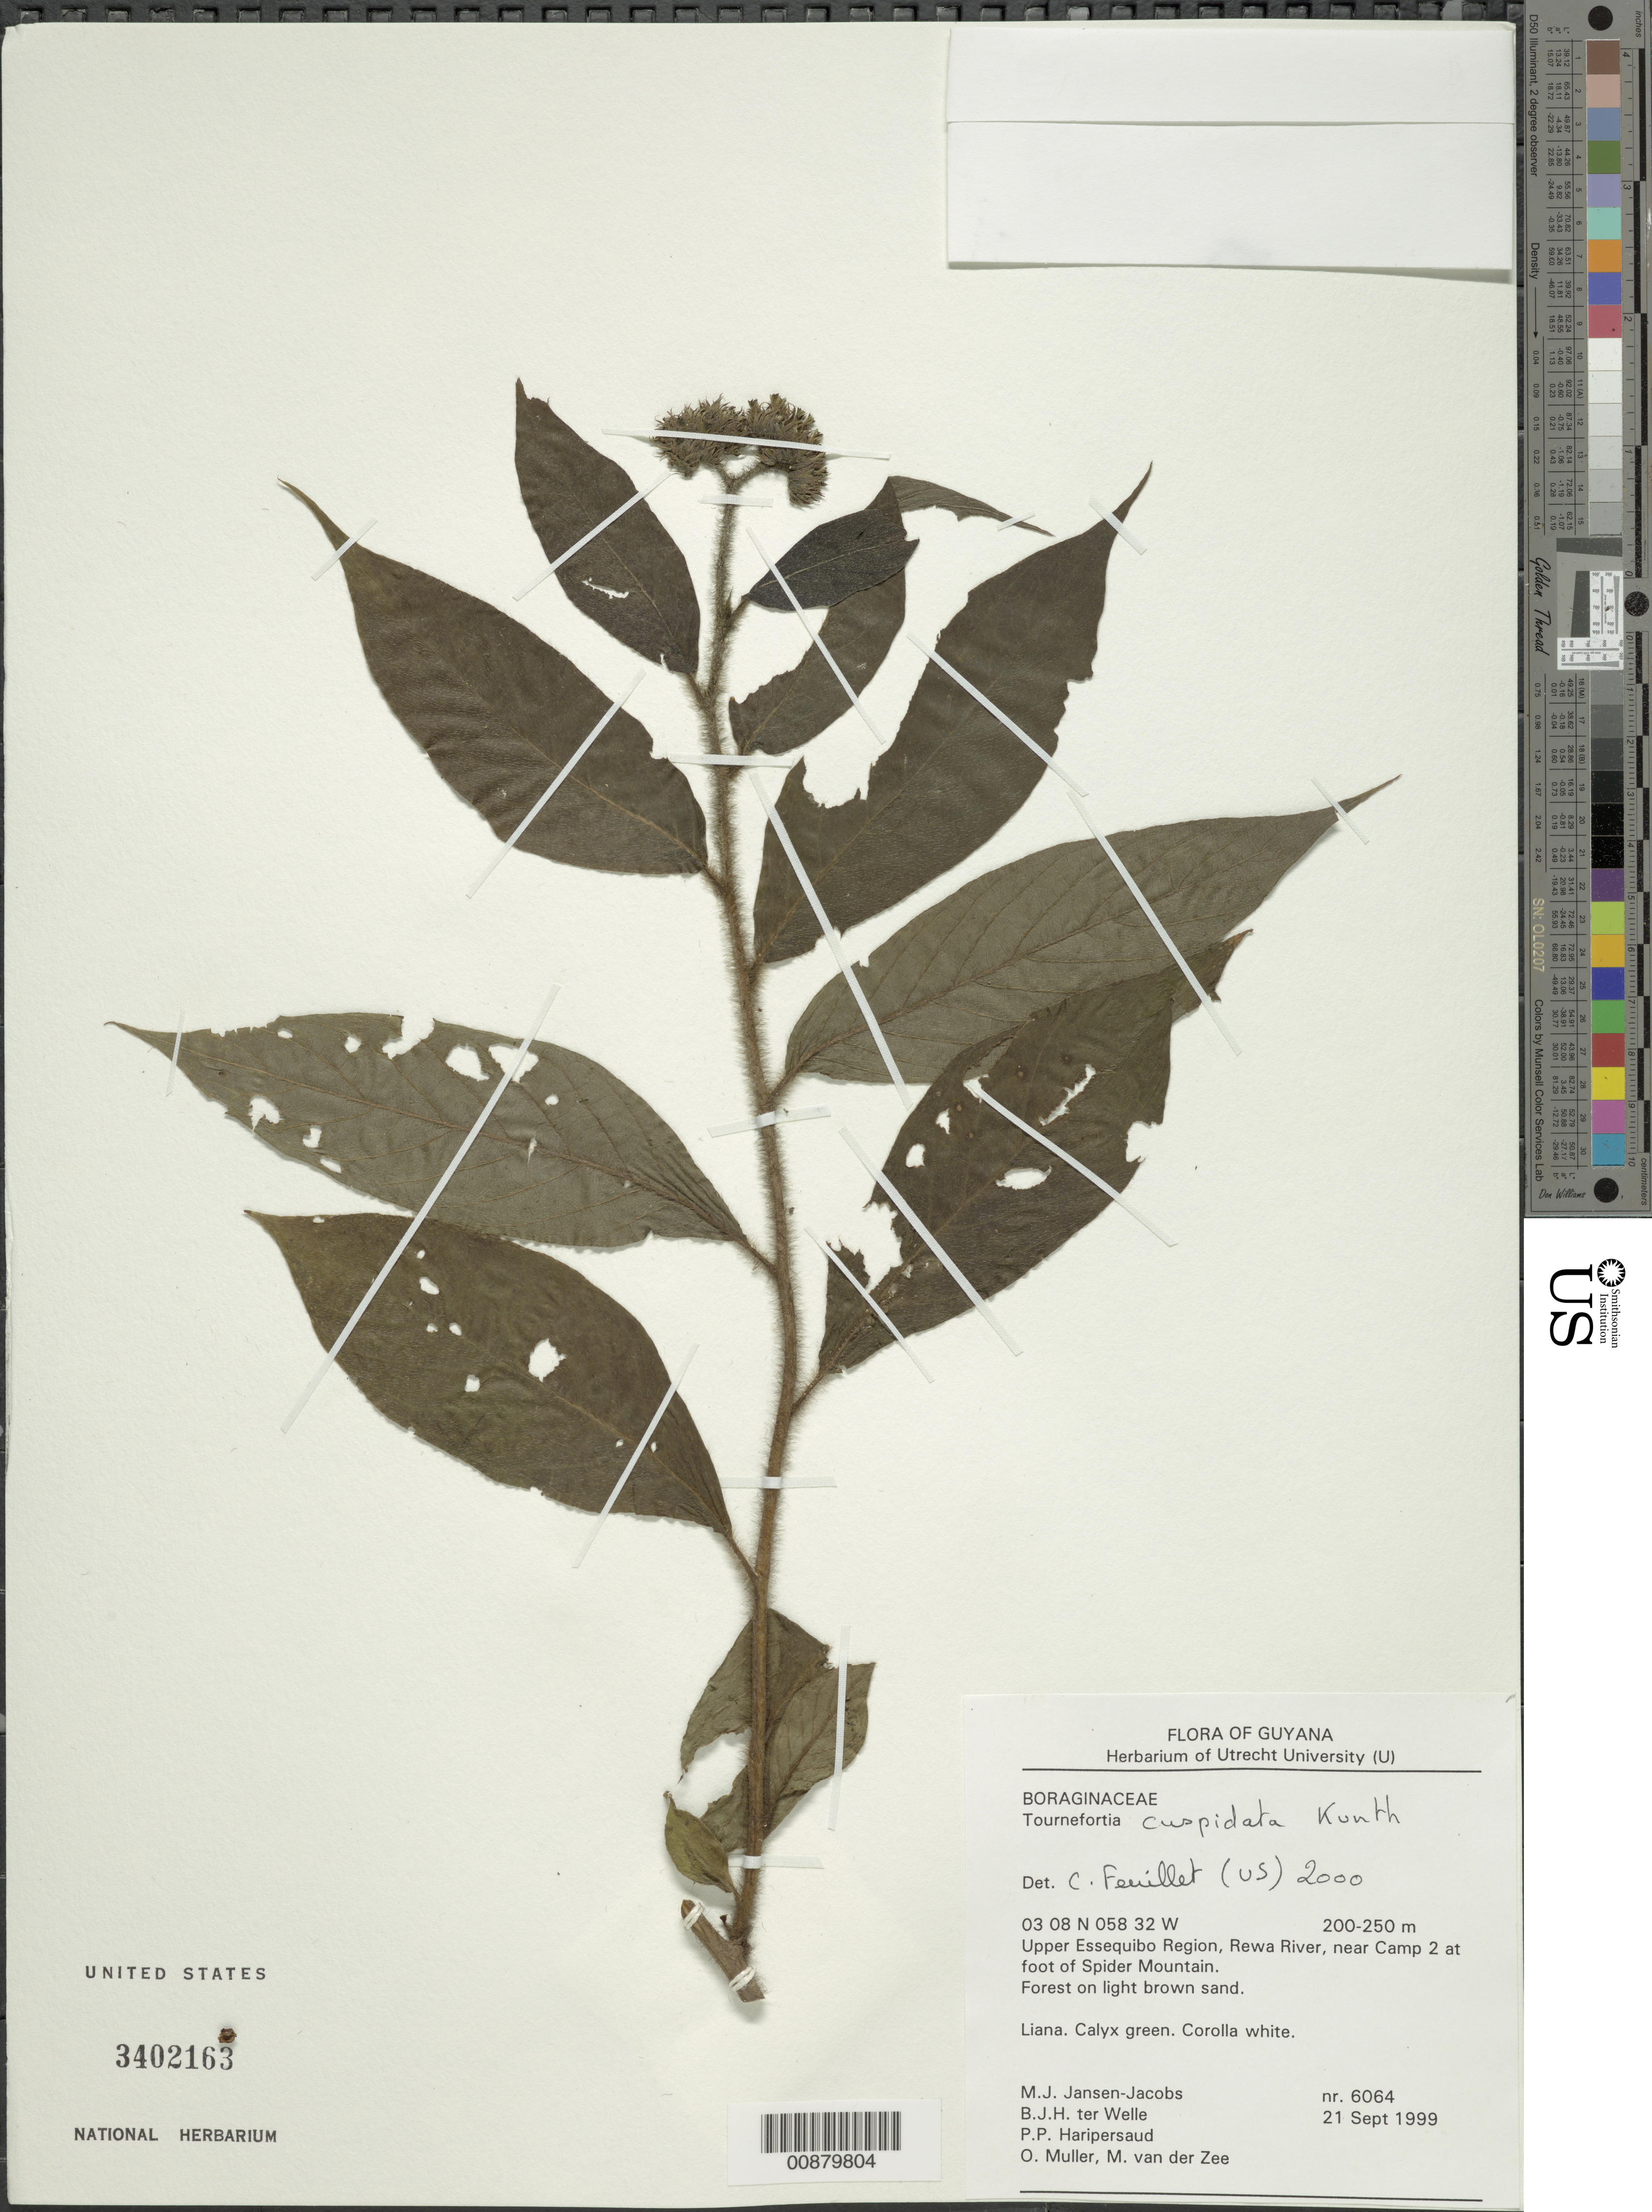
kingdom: Plantae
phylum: Tracheophyta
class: Magnoliopsida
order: Boraginales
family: Heliotropiaceae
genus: Tournefortia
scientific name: Tournefortia cuspidata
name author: Kunth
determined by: Feuillet, C.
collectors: M. J. Jansen-Jacobs, B. Welle, P. Haripersaud, O. Muller & M. van der Zee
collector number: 6064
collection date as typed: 21-Sep-99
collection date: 1999-09-21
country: Guyana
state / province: U. Takutu-U. Essequibo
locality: Rewa River, at foot of Spider Mts., near camp 2, Upper Essequibo Region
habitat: Forest on light brown sand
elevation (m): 200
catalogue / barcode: US 3402163